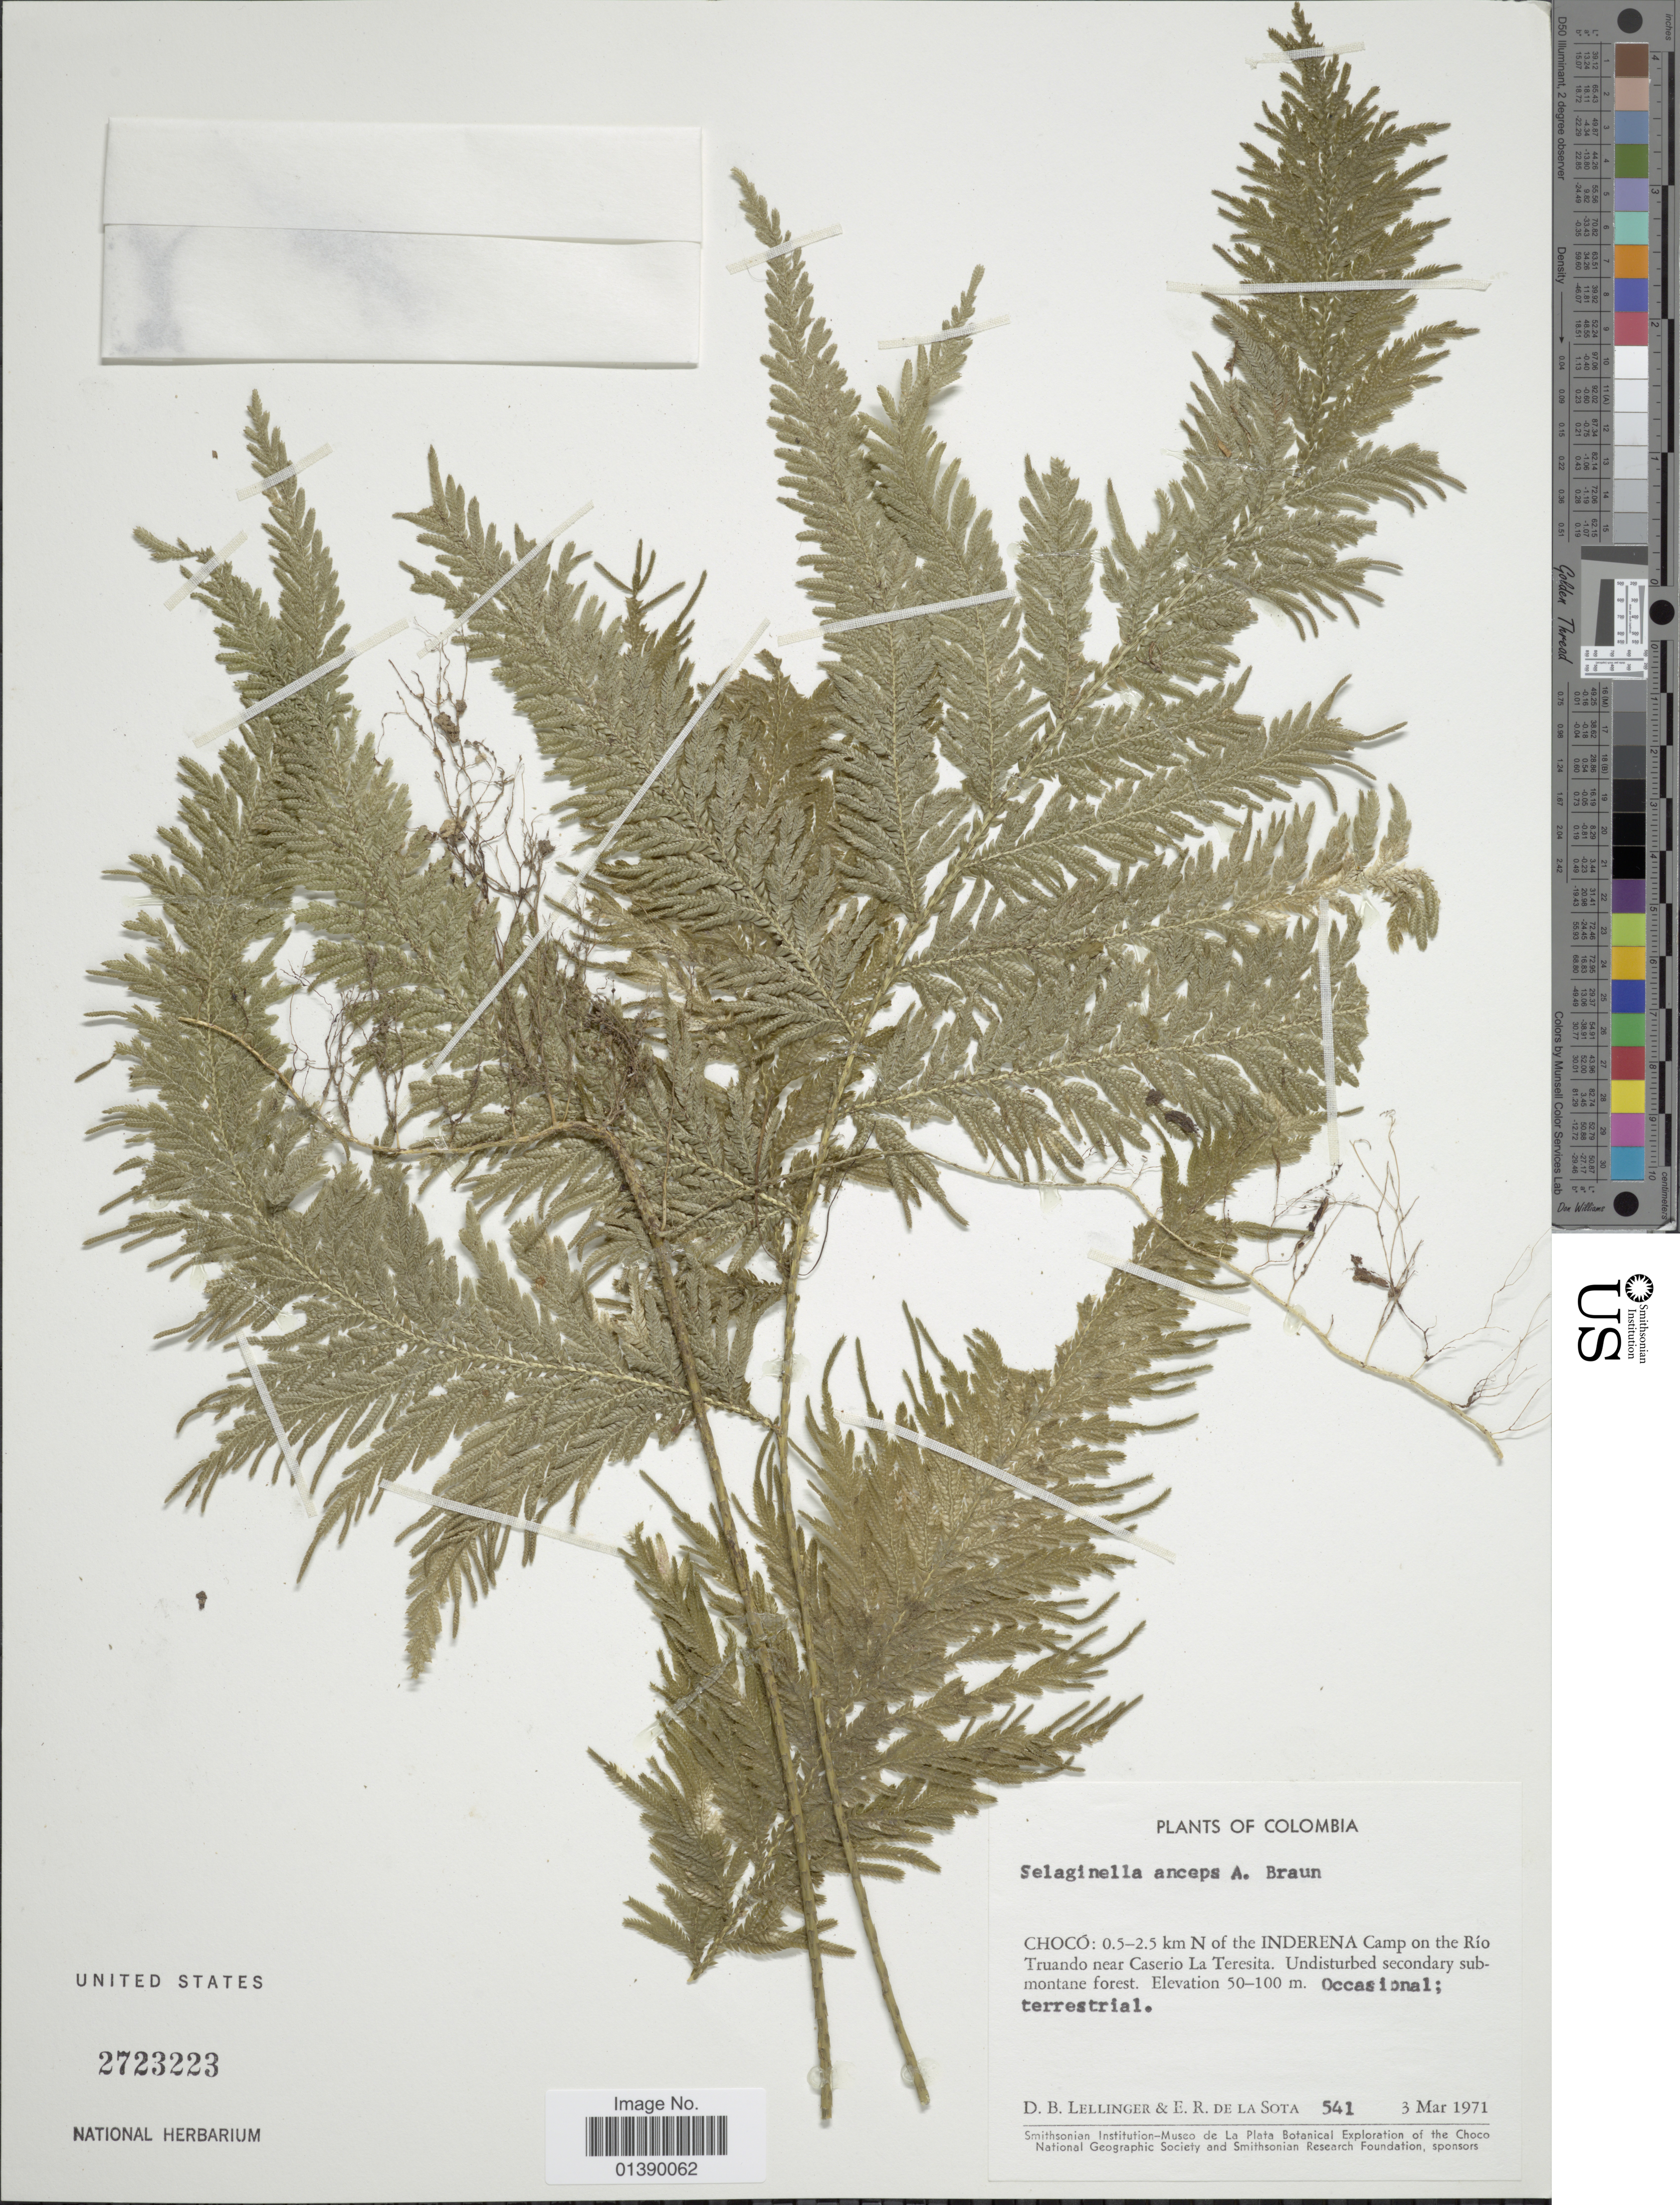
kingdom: Plantae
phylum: Tracheophyta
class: Lycopodiopsida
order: Selaginellales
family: Selaginellaceae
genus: Selaginella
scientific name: Selaginella anceps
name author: (C. Presl)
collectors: D. B. Lellinger & E. R. de la Sota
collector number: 541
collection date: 1971-03-03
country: Colombia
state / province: Chocó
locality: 0.5-2.5 km N of the Inderena Camp on the Rio Truando near Caserio La Terestia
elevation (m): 50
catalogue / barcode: US 2723223